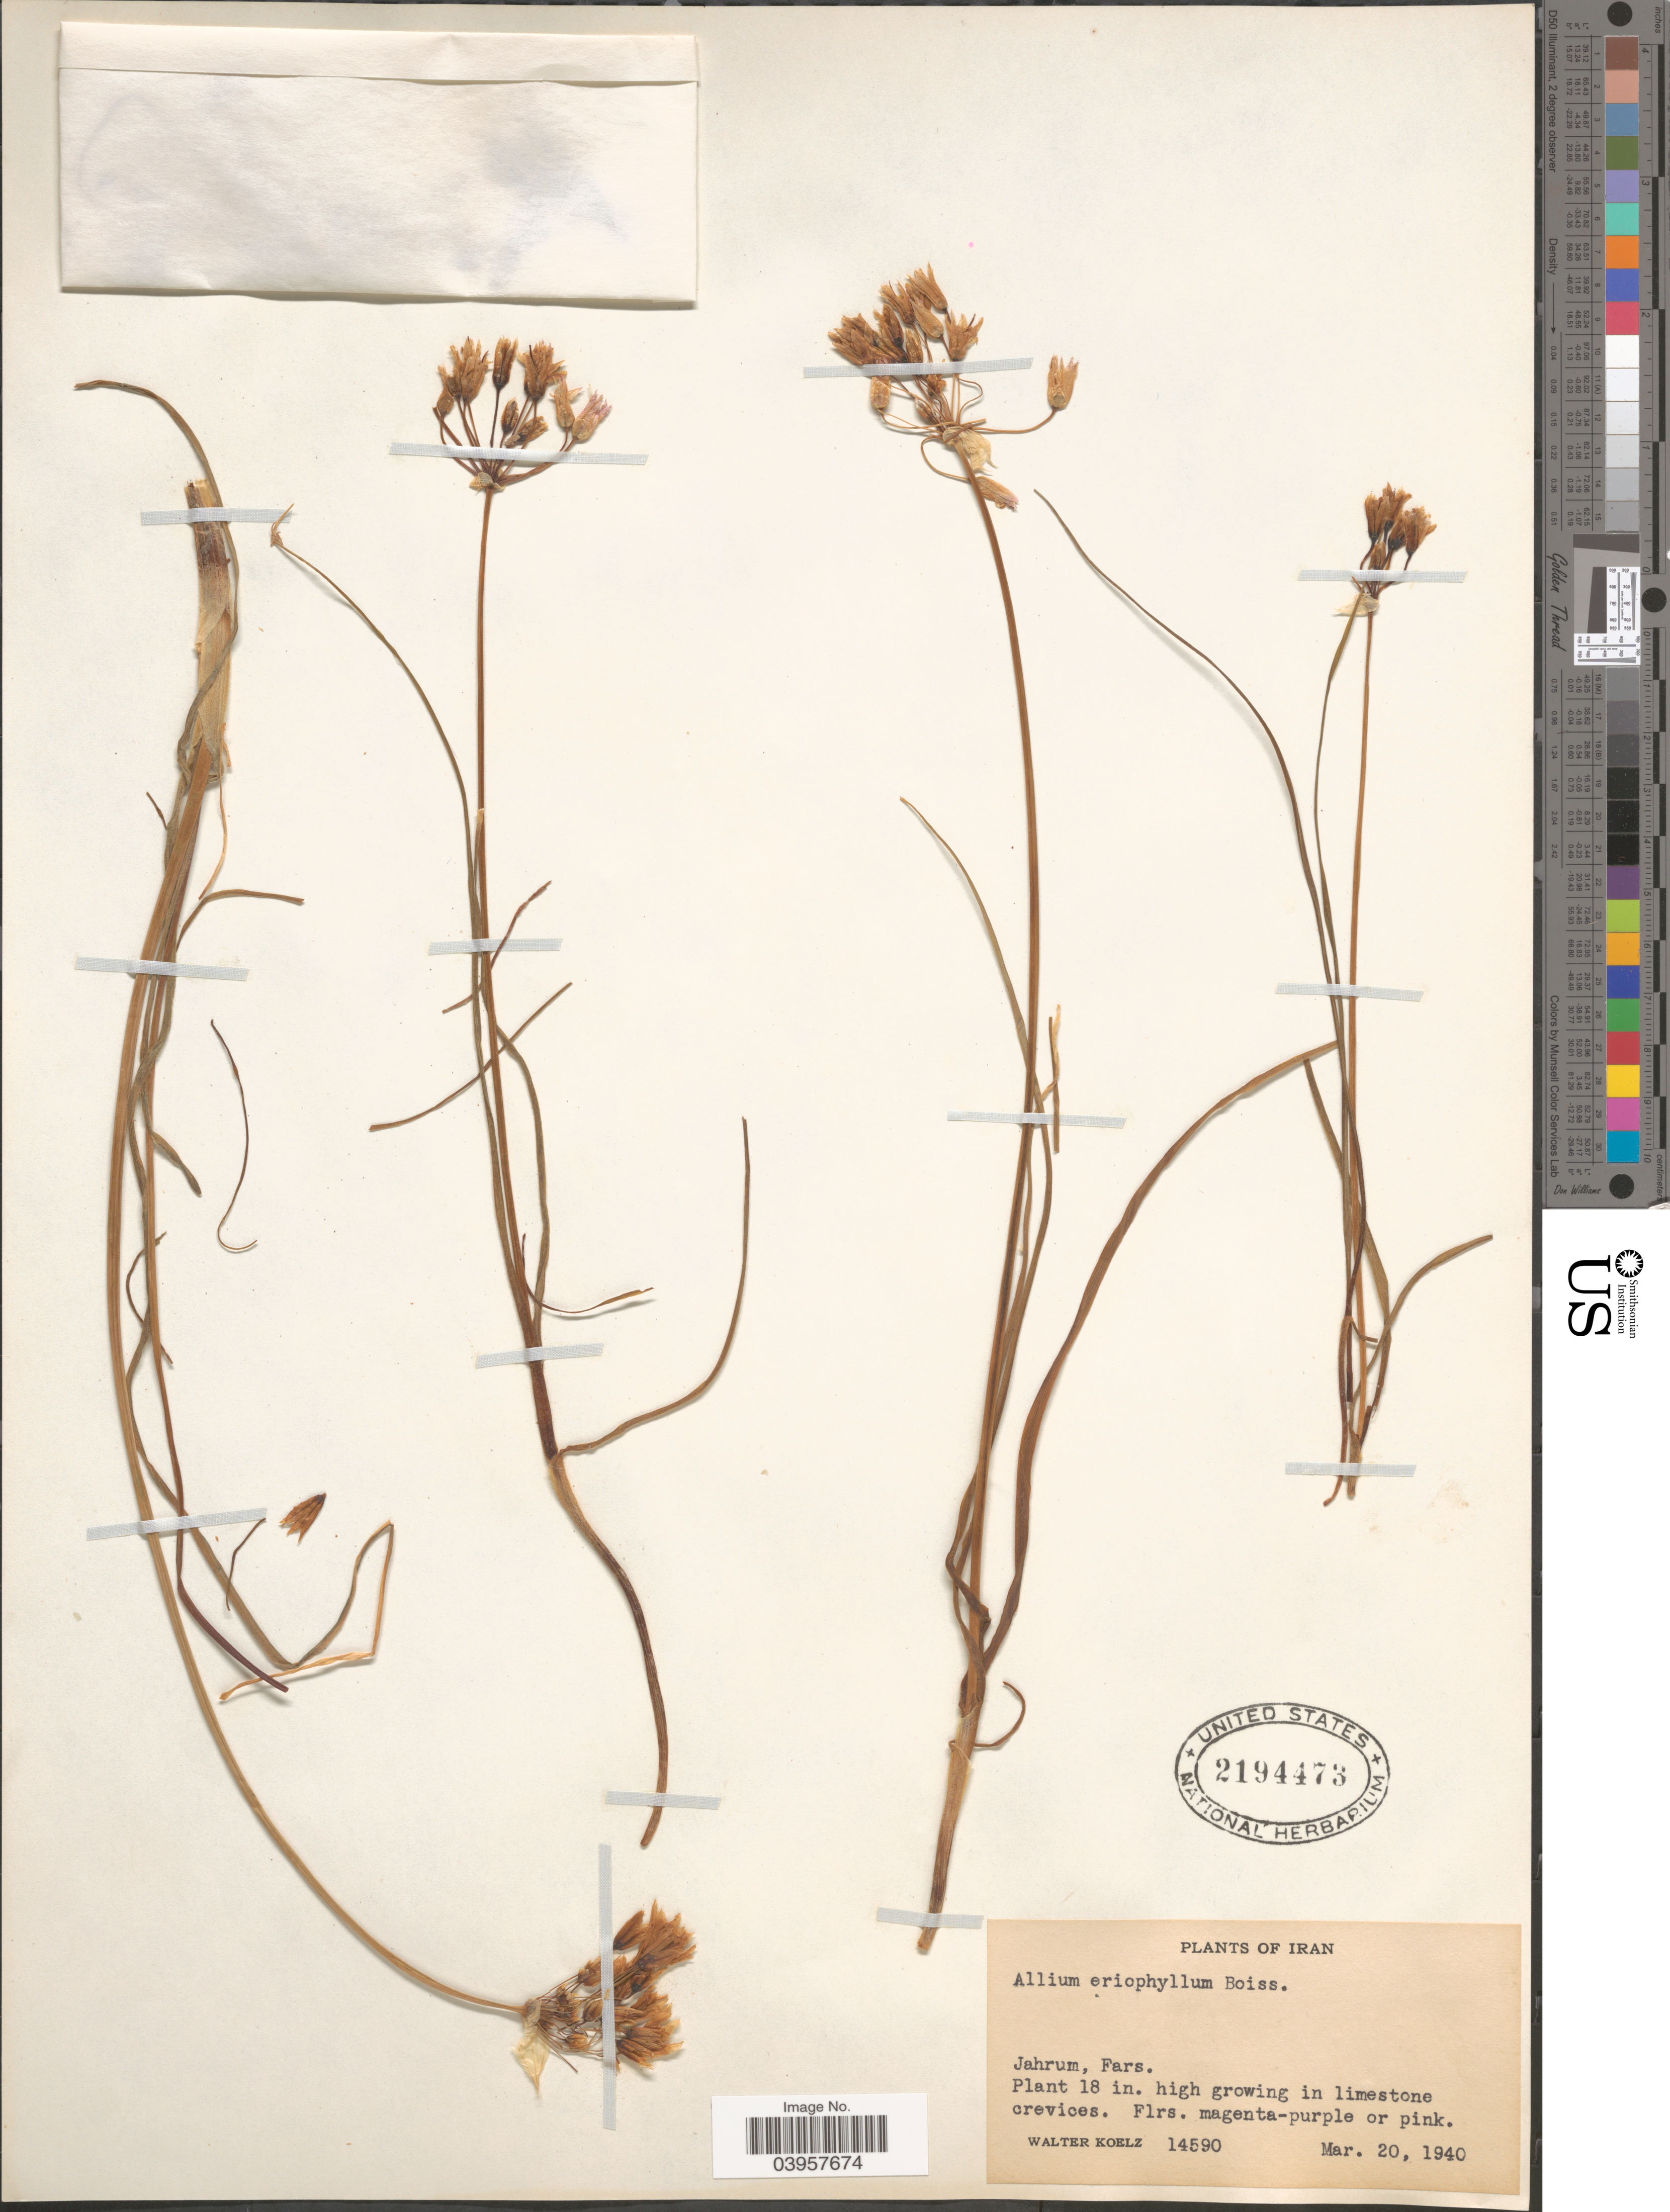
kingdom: Plantae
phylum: Tracheophyta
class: Liliopsida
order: Asparagales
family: Amaryllidaceae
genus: Allium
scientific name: Allium eriophyllum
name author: Boiss.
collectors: W. N. Koelz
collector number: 14590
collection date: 1940-03-20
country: Iran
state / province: Fars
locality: Jahrum.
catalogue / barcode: US 2194473